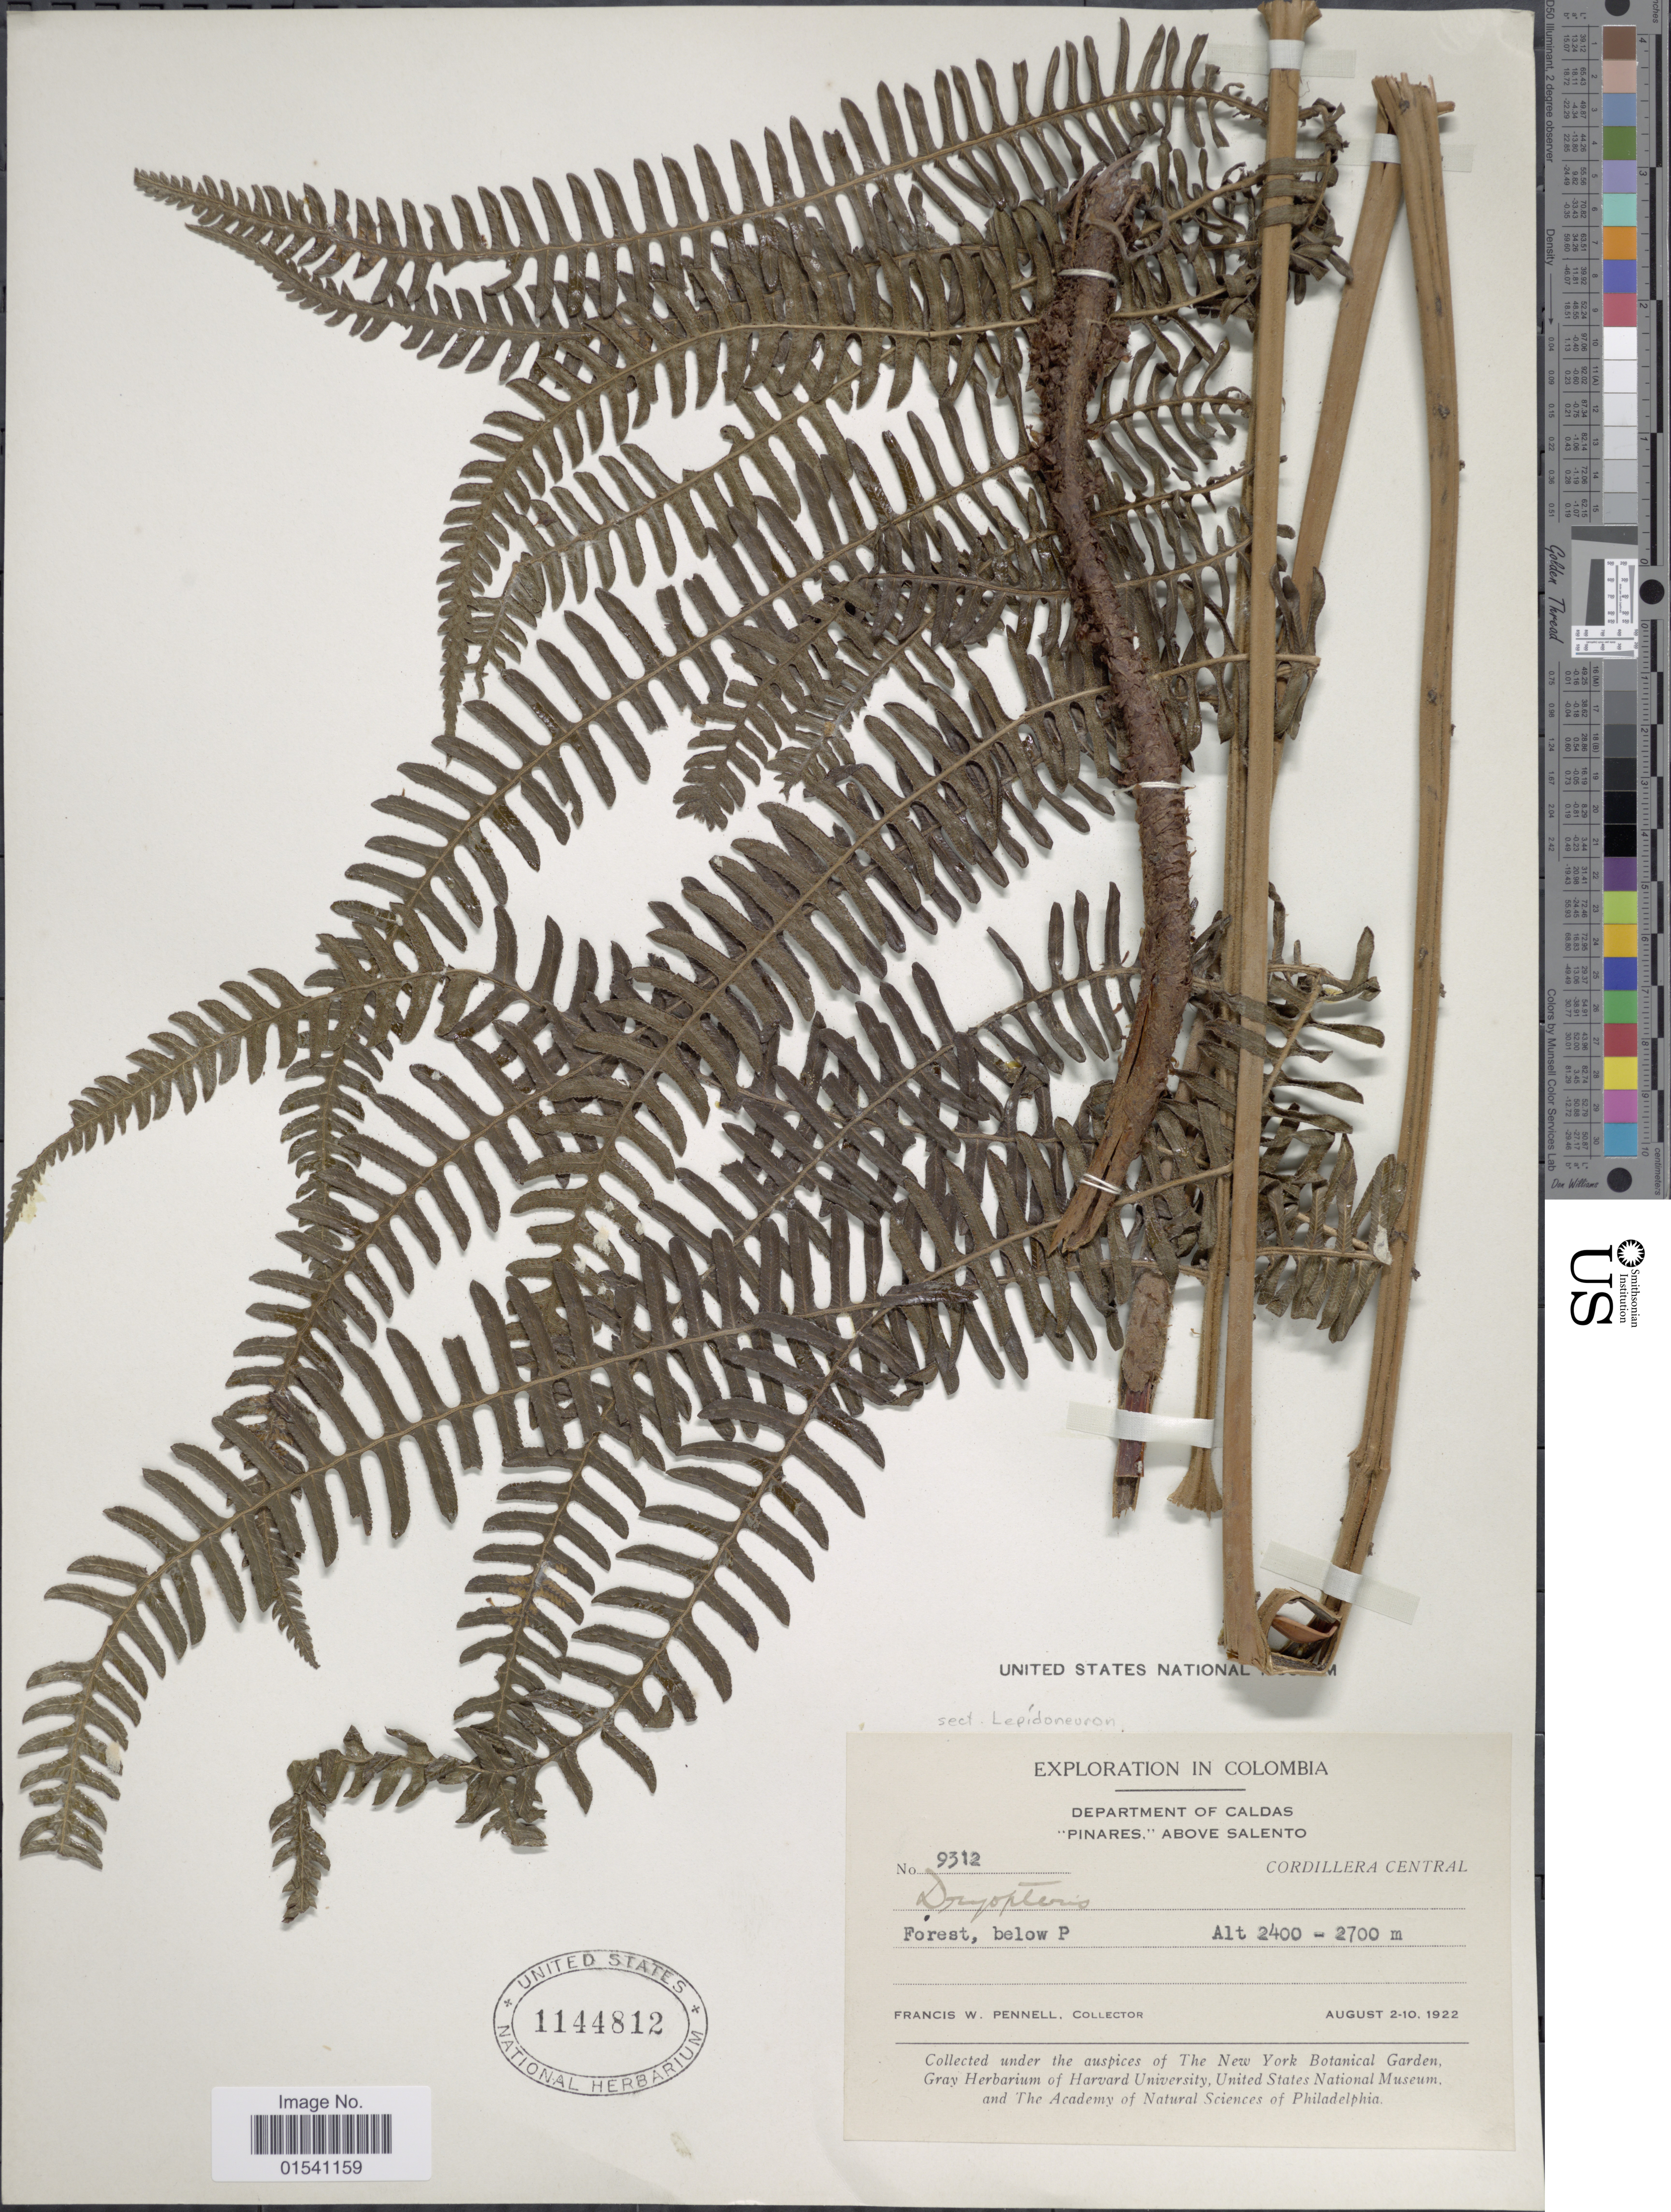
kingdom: Plantae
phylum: Tracheophyta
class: Polypodiopsida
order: Polypodiales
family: Thelypteridaceae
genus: Amauropelta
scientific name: Amauropelta sp.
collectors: F. W. Pennell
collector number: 9312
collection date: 1922-08-02/1922-08-10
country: Colombia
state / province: Caldas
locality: Department of Caldas 'Pinares,' above Salento, Cordillera Central, Forest, below P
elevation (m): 2400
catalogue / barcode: US 1144812